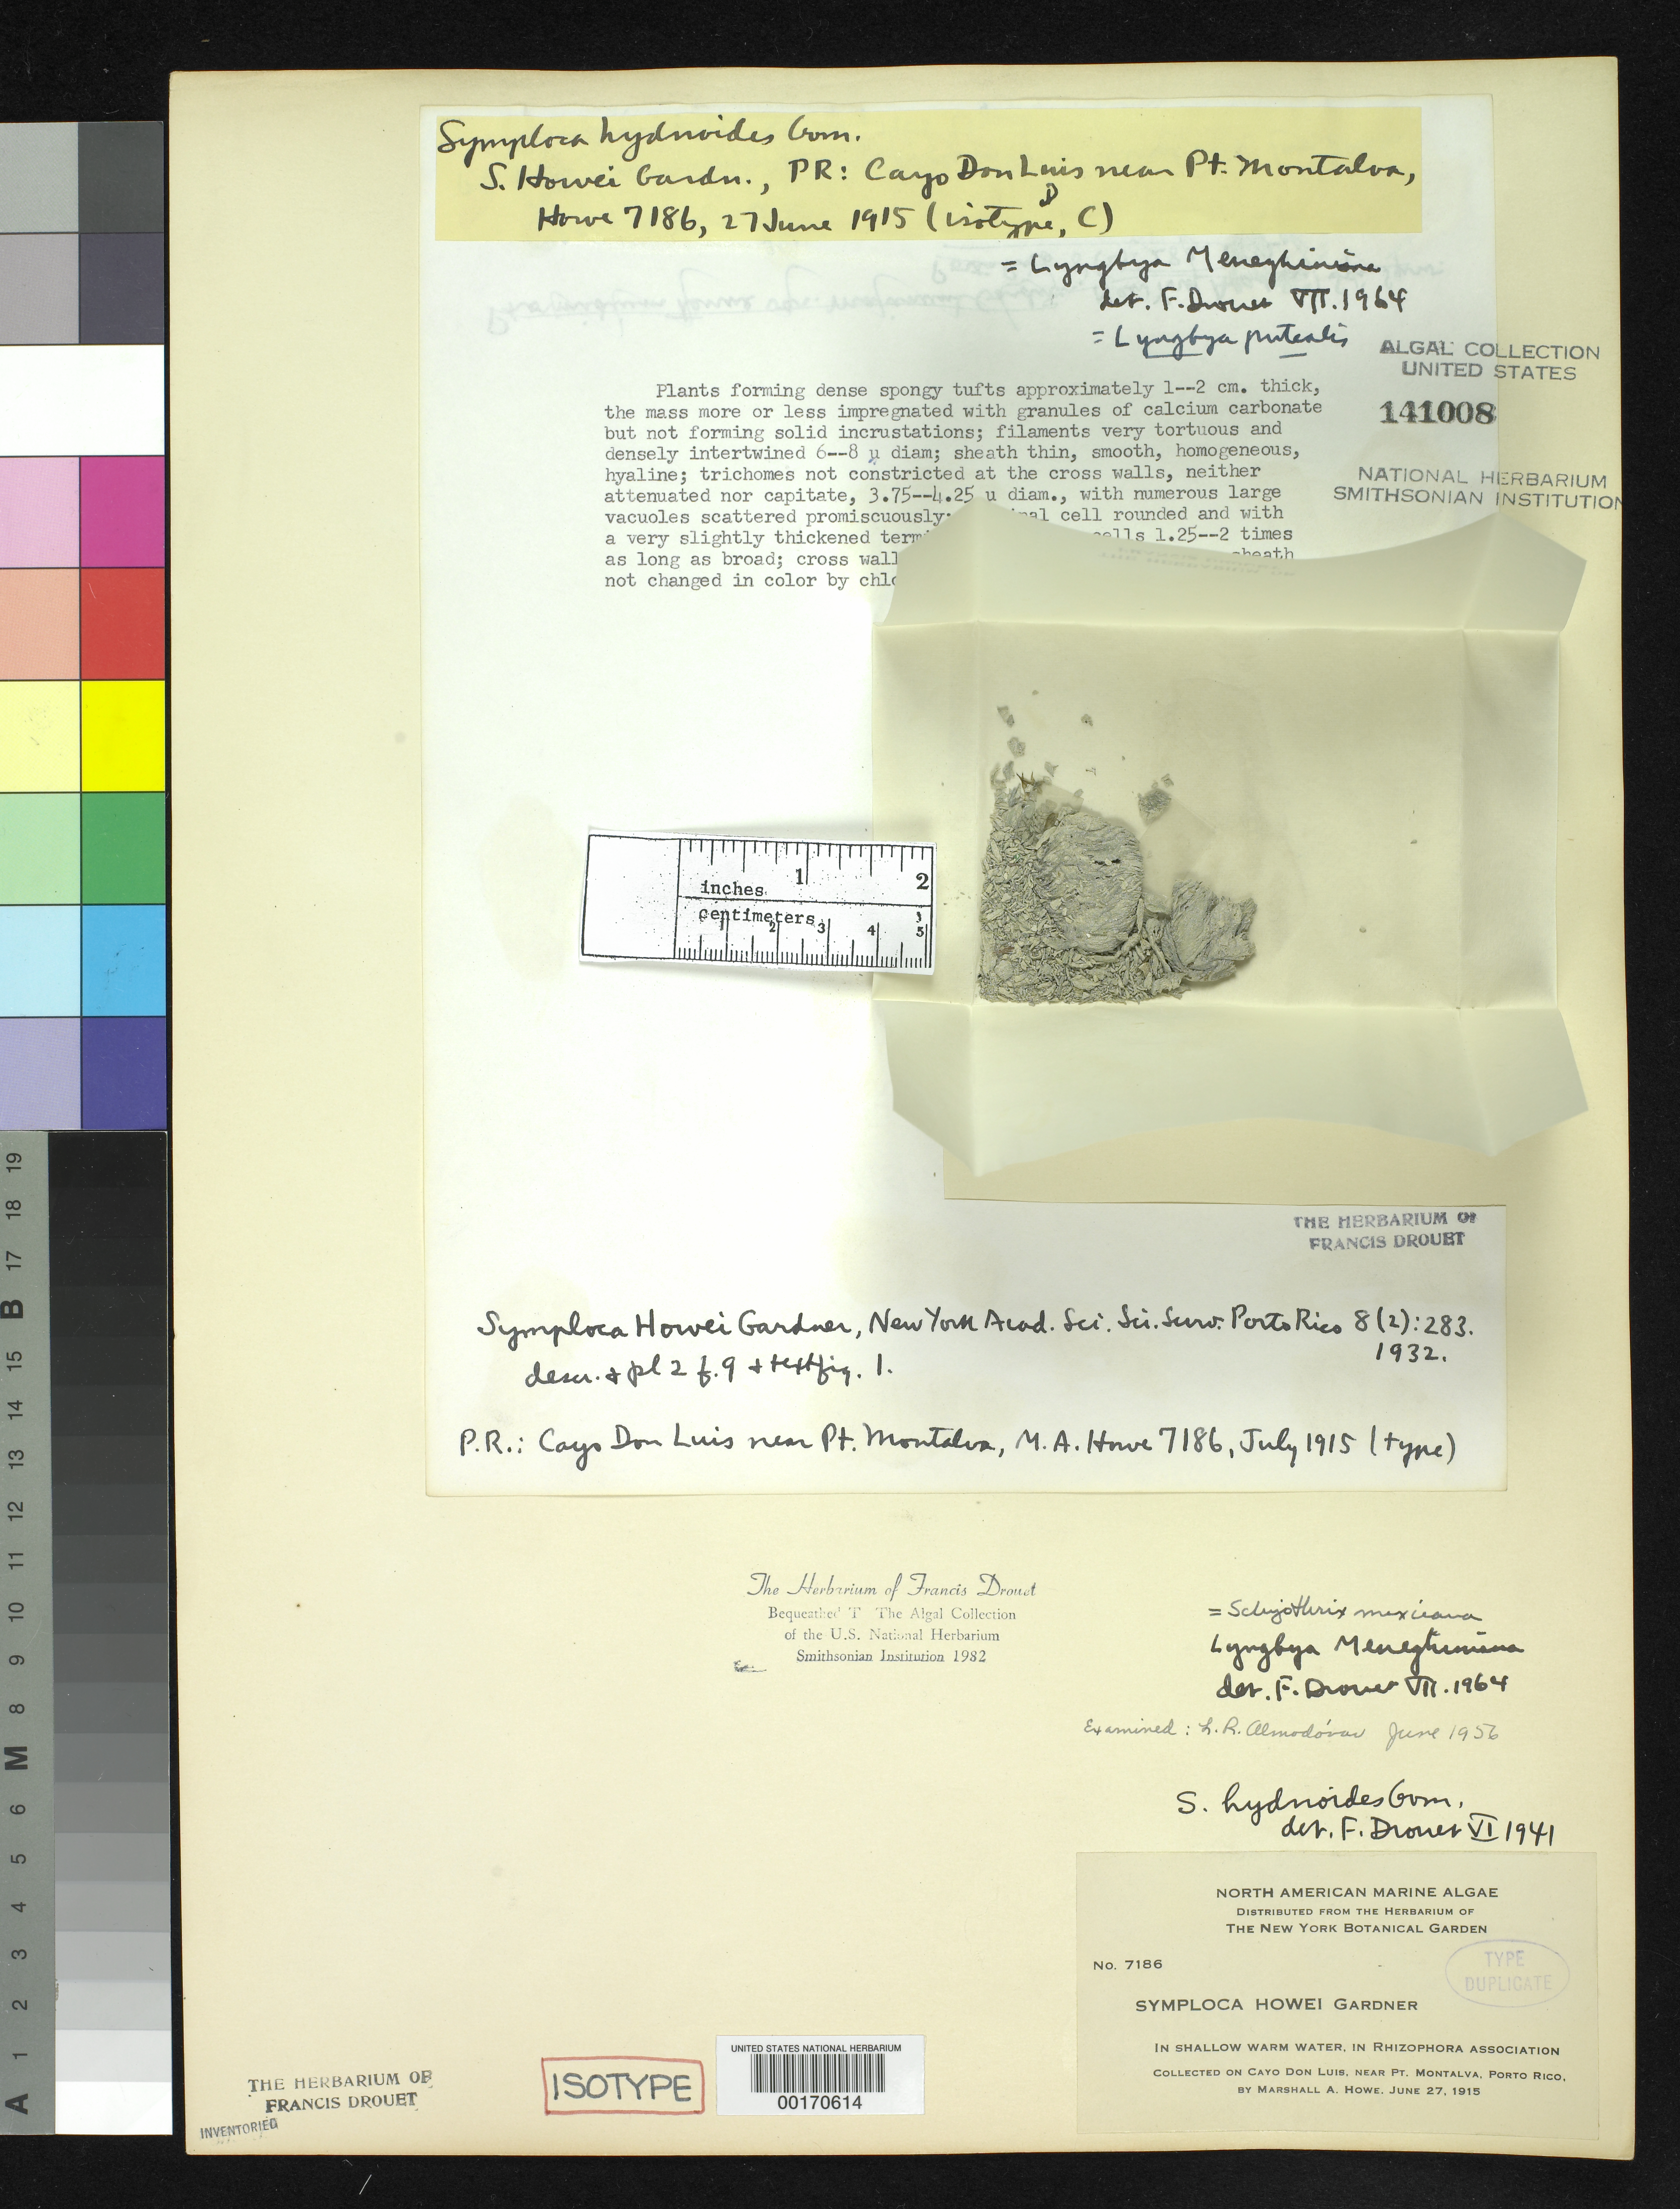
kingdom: Bacteria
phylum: Cyanobacteria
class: Cyanobacteriia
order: Cyanobacteriales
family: Coleofasciculaceae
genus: Symploca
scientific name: Symploca howei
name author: N.L. Gardner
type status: Isotype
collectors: M. A. Howe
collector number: MAH 7186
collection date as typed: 27 Jun 1915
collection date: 1915-06-27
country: Puerto Rico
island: Cayo Don Luis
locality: Near Point Montalva.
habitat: In shallow warm water, in Rhizophora association.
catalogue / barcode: US 141008